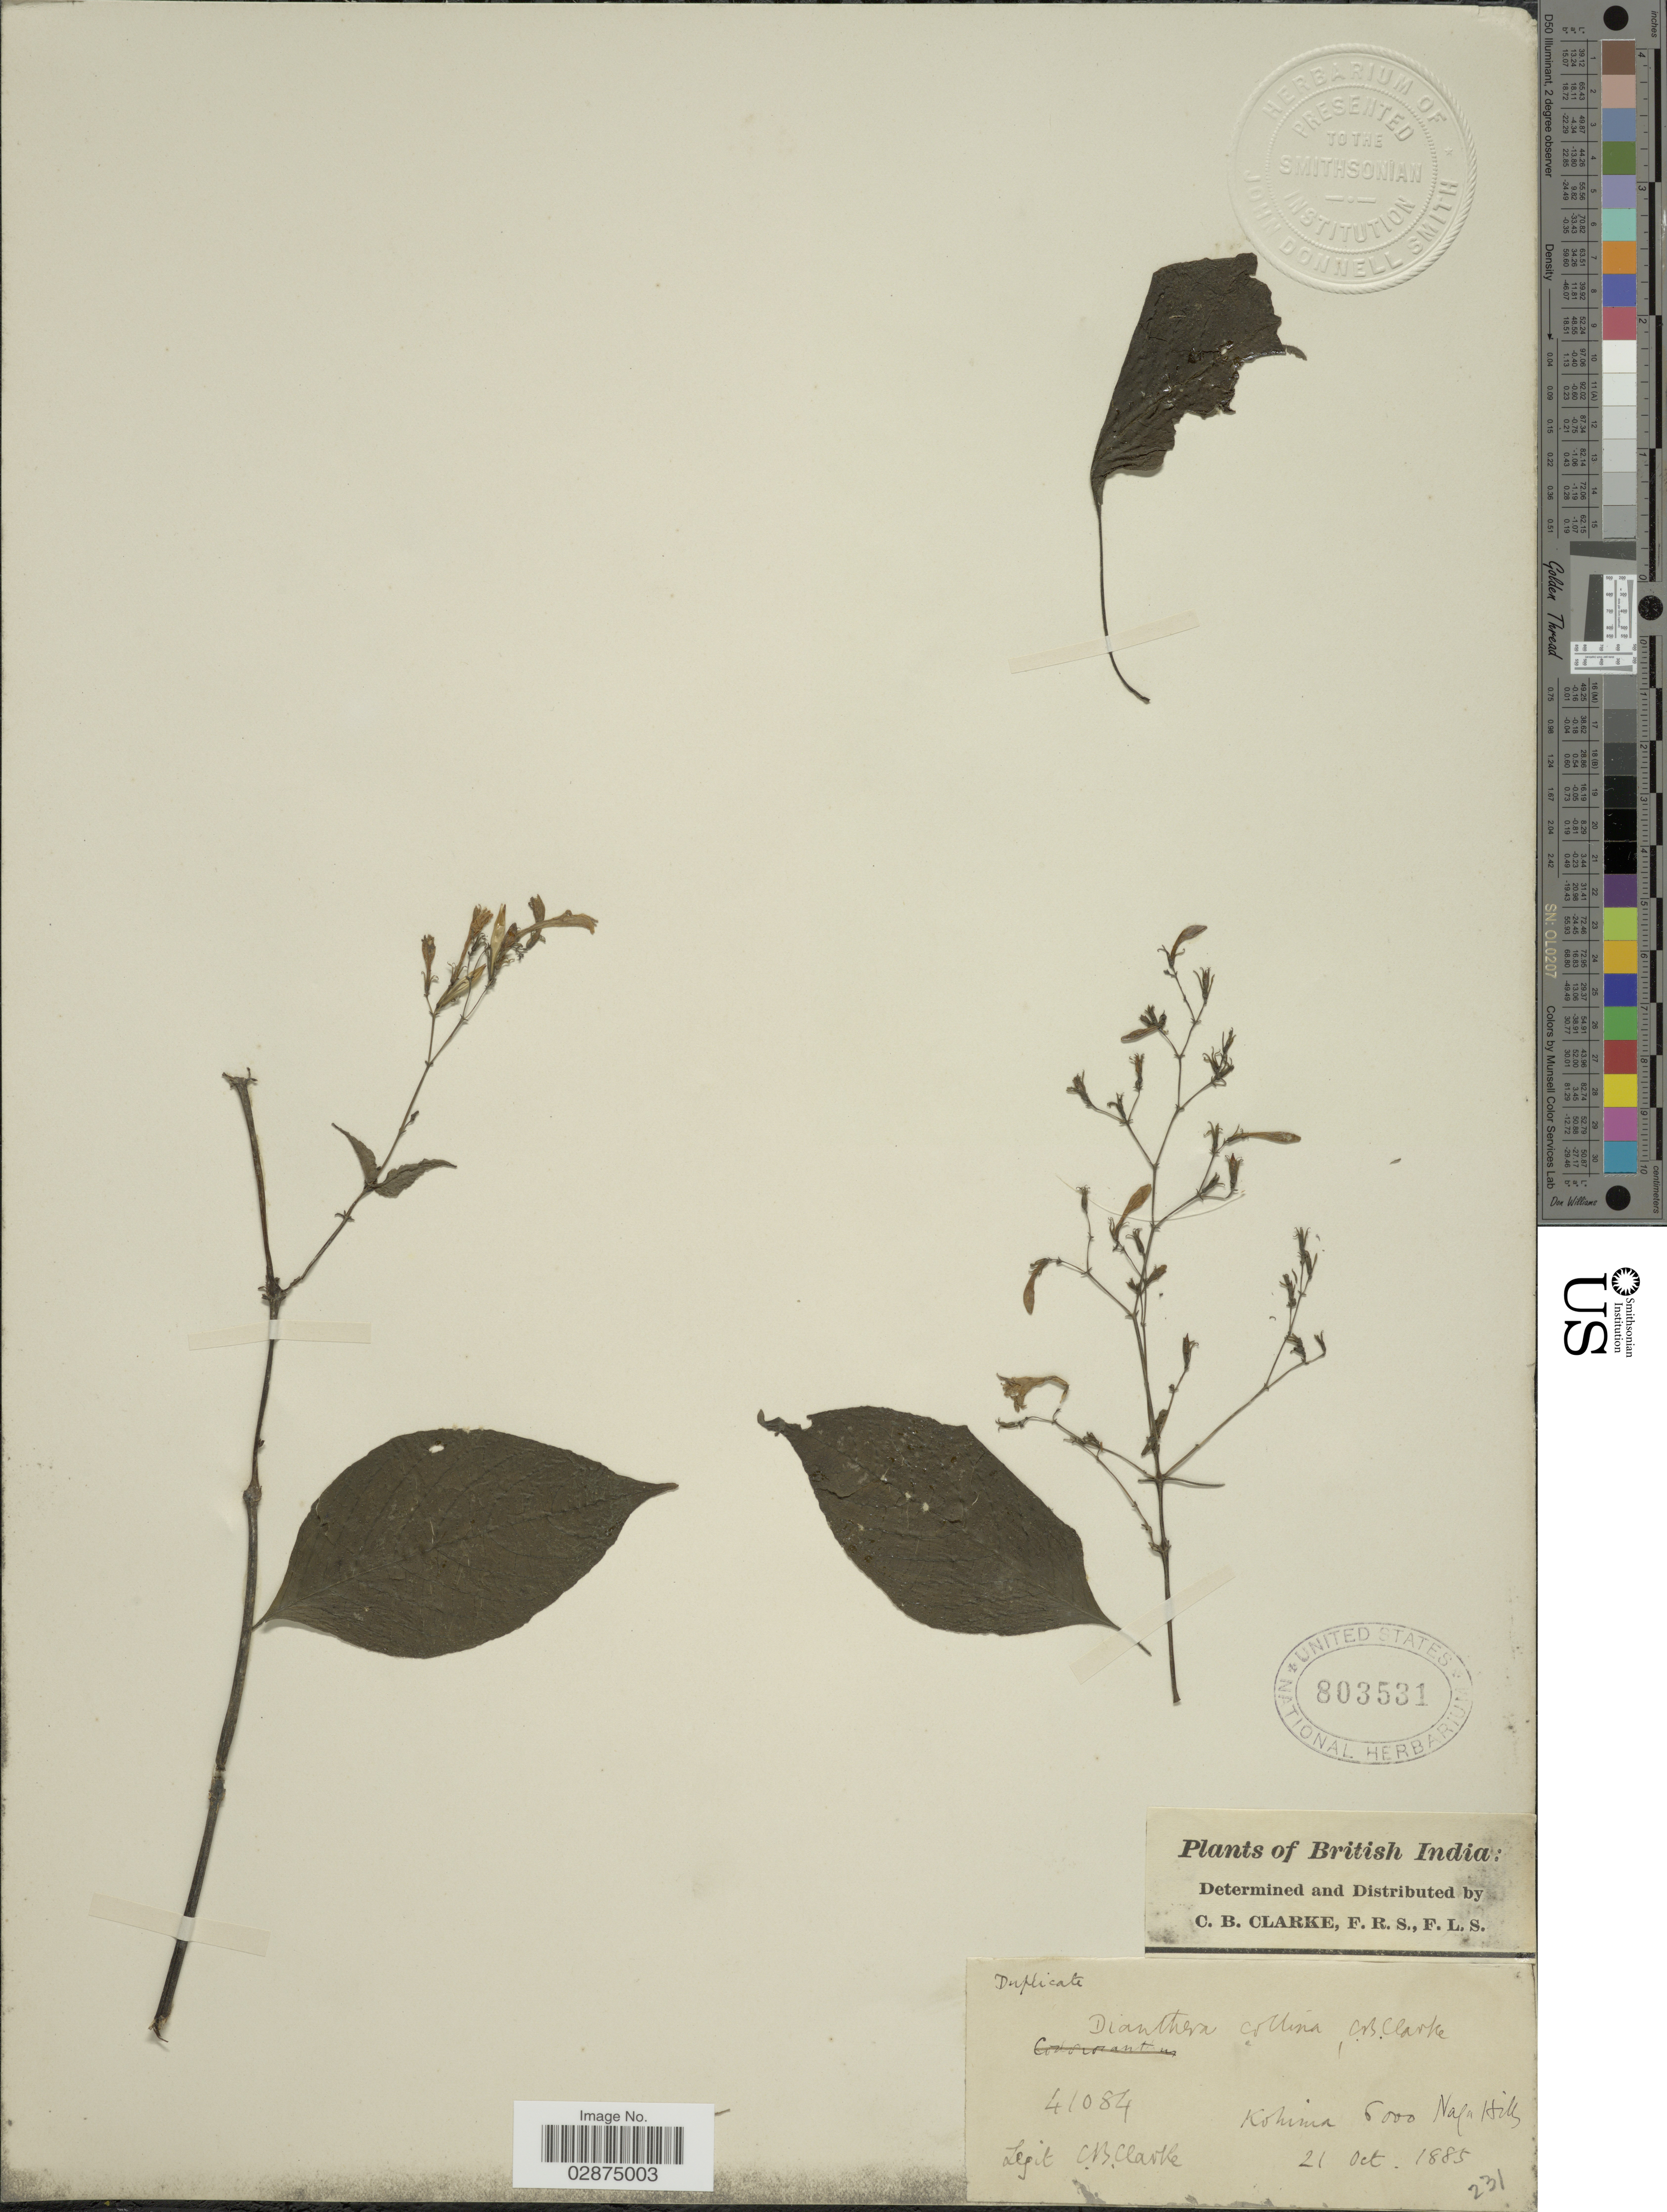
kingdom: Plantae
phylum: Tracheophyta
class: Magnoliopsida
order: Lamiales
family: Acanthaceae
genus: Strophacanthus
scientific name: Strophacanthus sp.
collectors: C. B. Clarke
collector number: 41084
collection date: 1885-10-21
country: India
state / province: Nagaland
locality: British India. Kohima, Naga Hills.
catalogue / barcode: US 803531